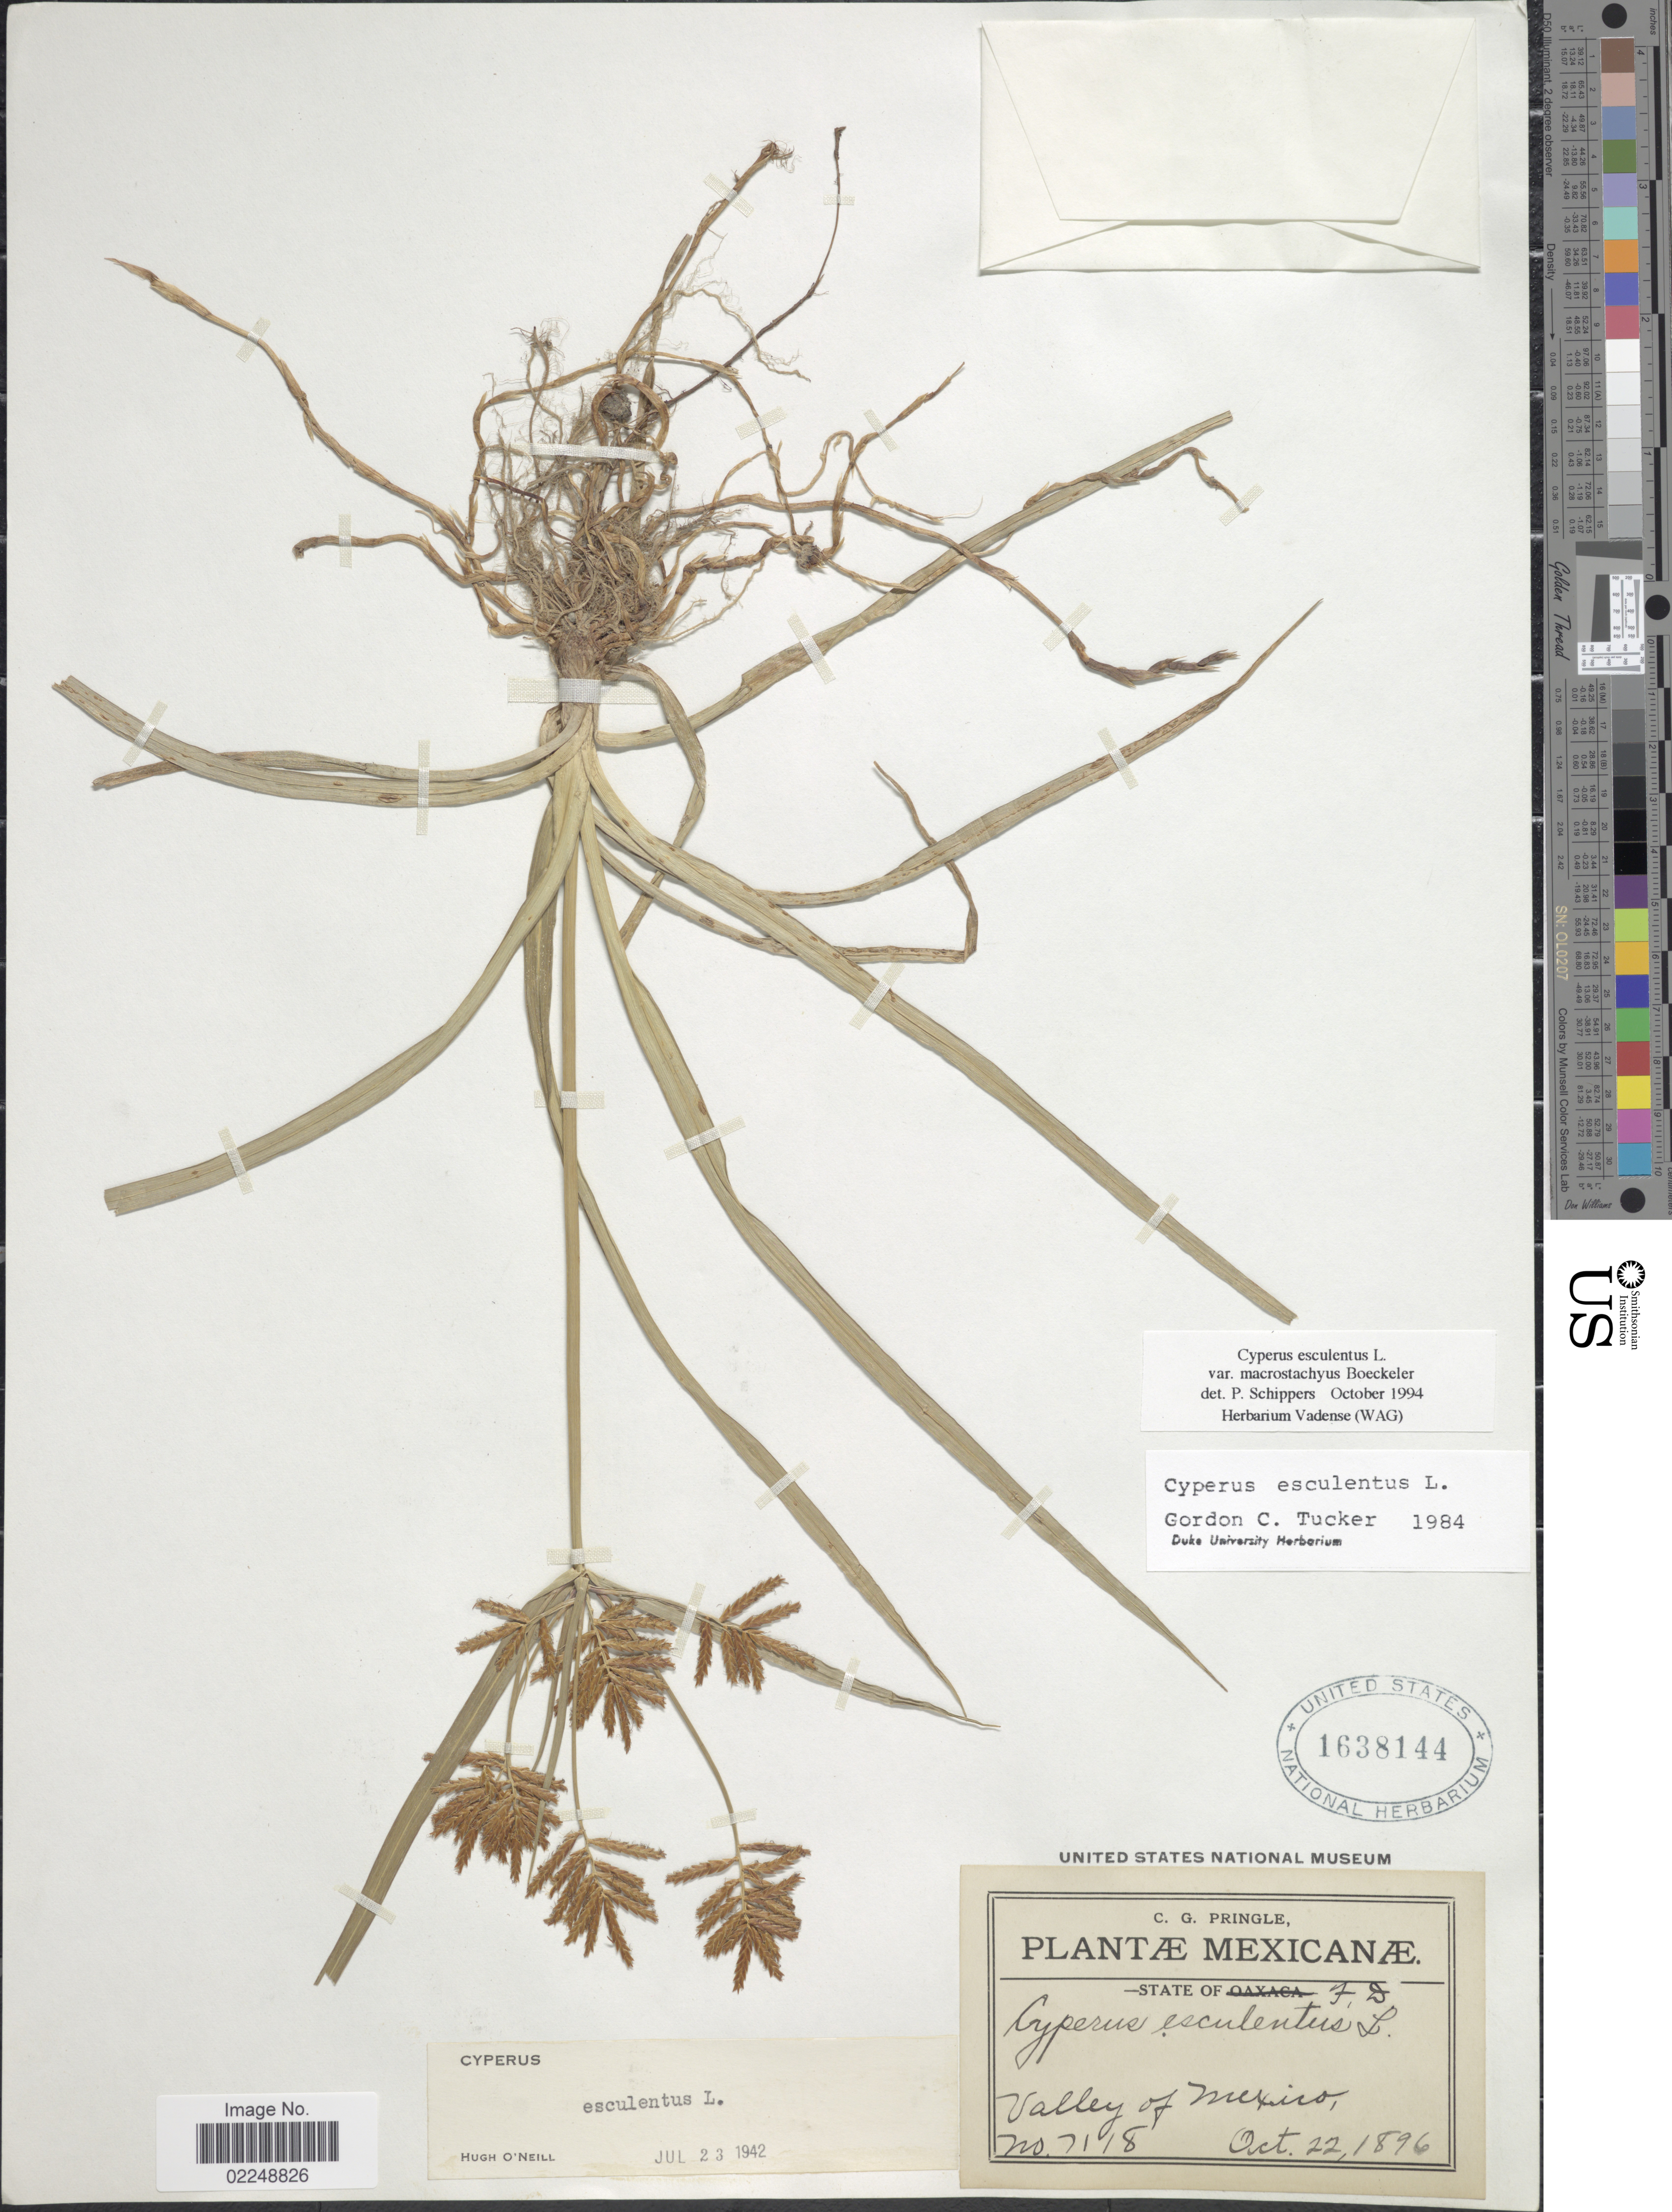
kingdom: Plantae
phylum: Tracheophyta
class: Liliopsida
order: Poales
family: Cyperaceae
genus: Cyperus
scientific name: Cyperus esculentus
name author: L.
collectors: C. G. Pringle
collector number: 7118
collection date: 1896-10-22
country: Mexico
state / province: Distrito Federal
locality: Valley of Mexico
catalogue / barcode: US 1638144